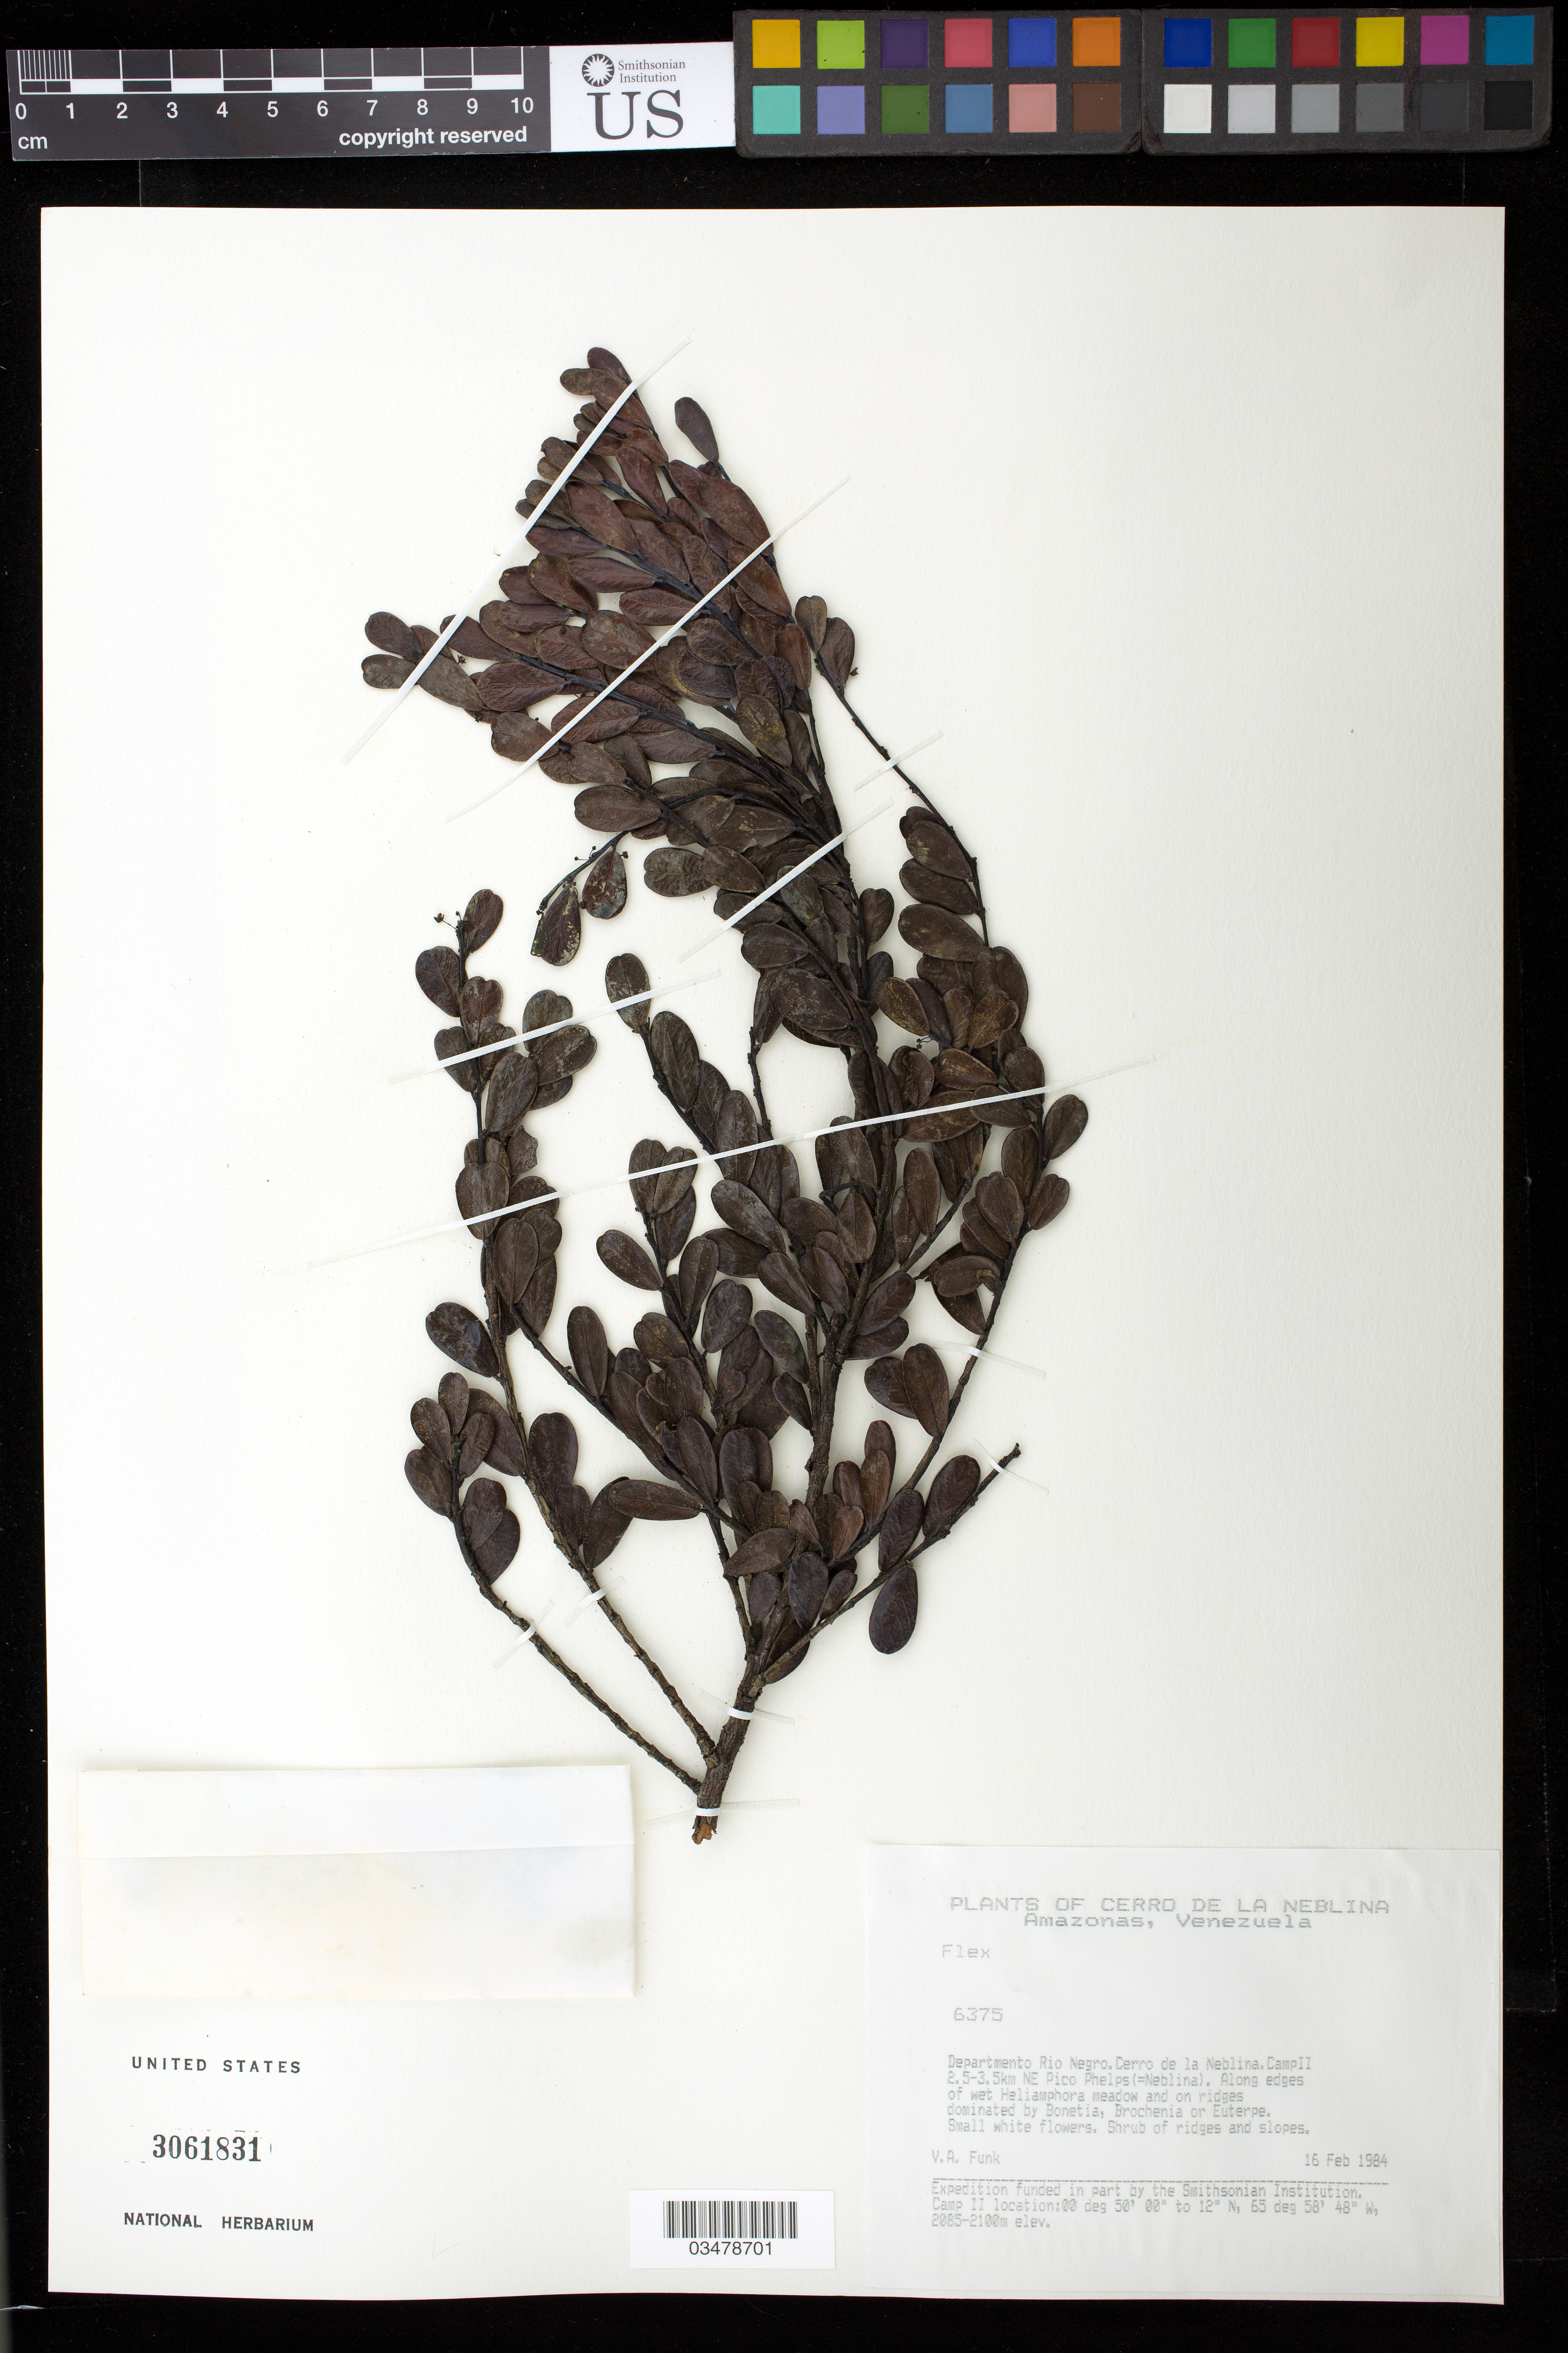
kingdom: Plantae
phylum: Tracheophyta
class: Magnoliopsida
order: Aquifoliales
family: Aquifoliaceae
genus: Ilex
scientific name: Ilex sp.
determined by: Barbosa-Silva, R. G.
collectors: V. Funk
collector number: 6375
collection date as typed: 16-Feb-84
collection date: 1984-02-16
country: Venezuela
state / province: Amazonas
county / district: Río Negro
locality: Cerro de la Neblina, Camp II 2.5-3.5 km NE Pico Phelps (=Neblina)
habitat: Along edges of wet Heliamphora meadow and on ridges dominated by Bonnetia, Brocchinia, or Euterpe.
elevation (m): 2085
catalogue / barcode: US 3061831